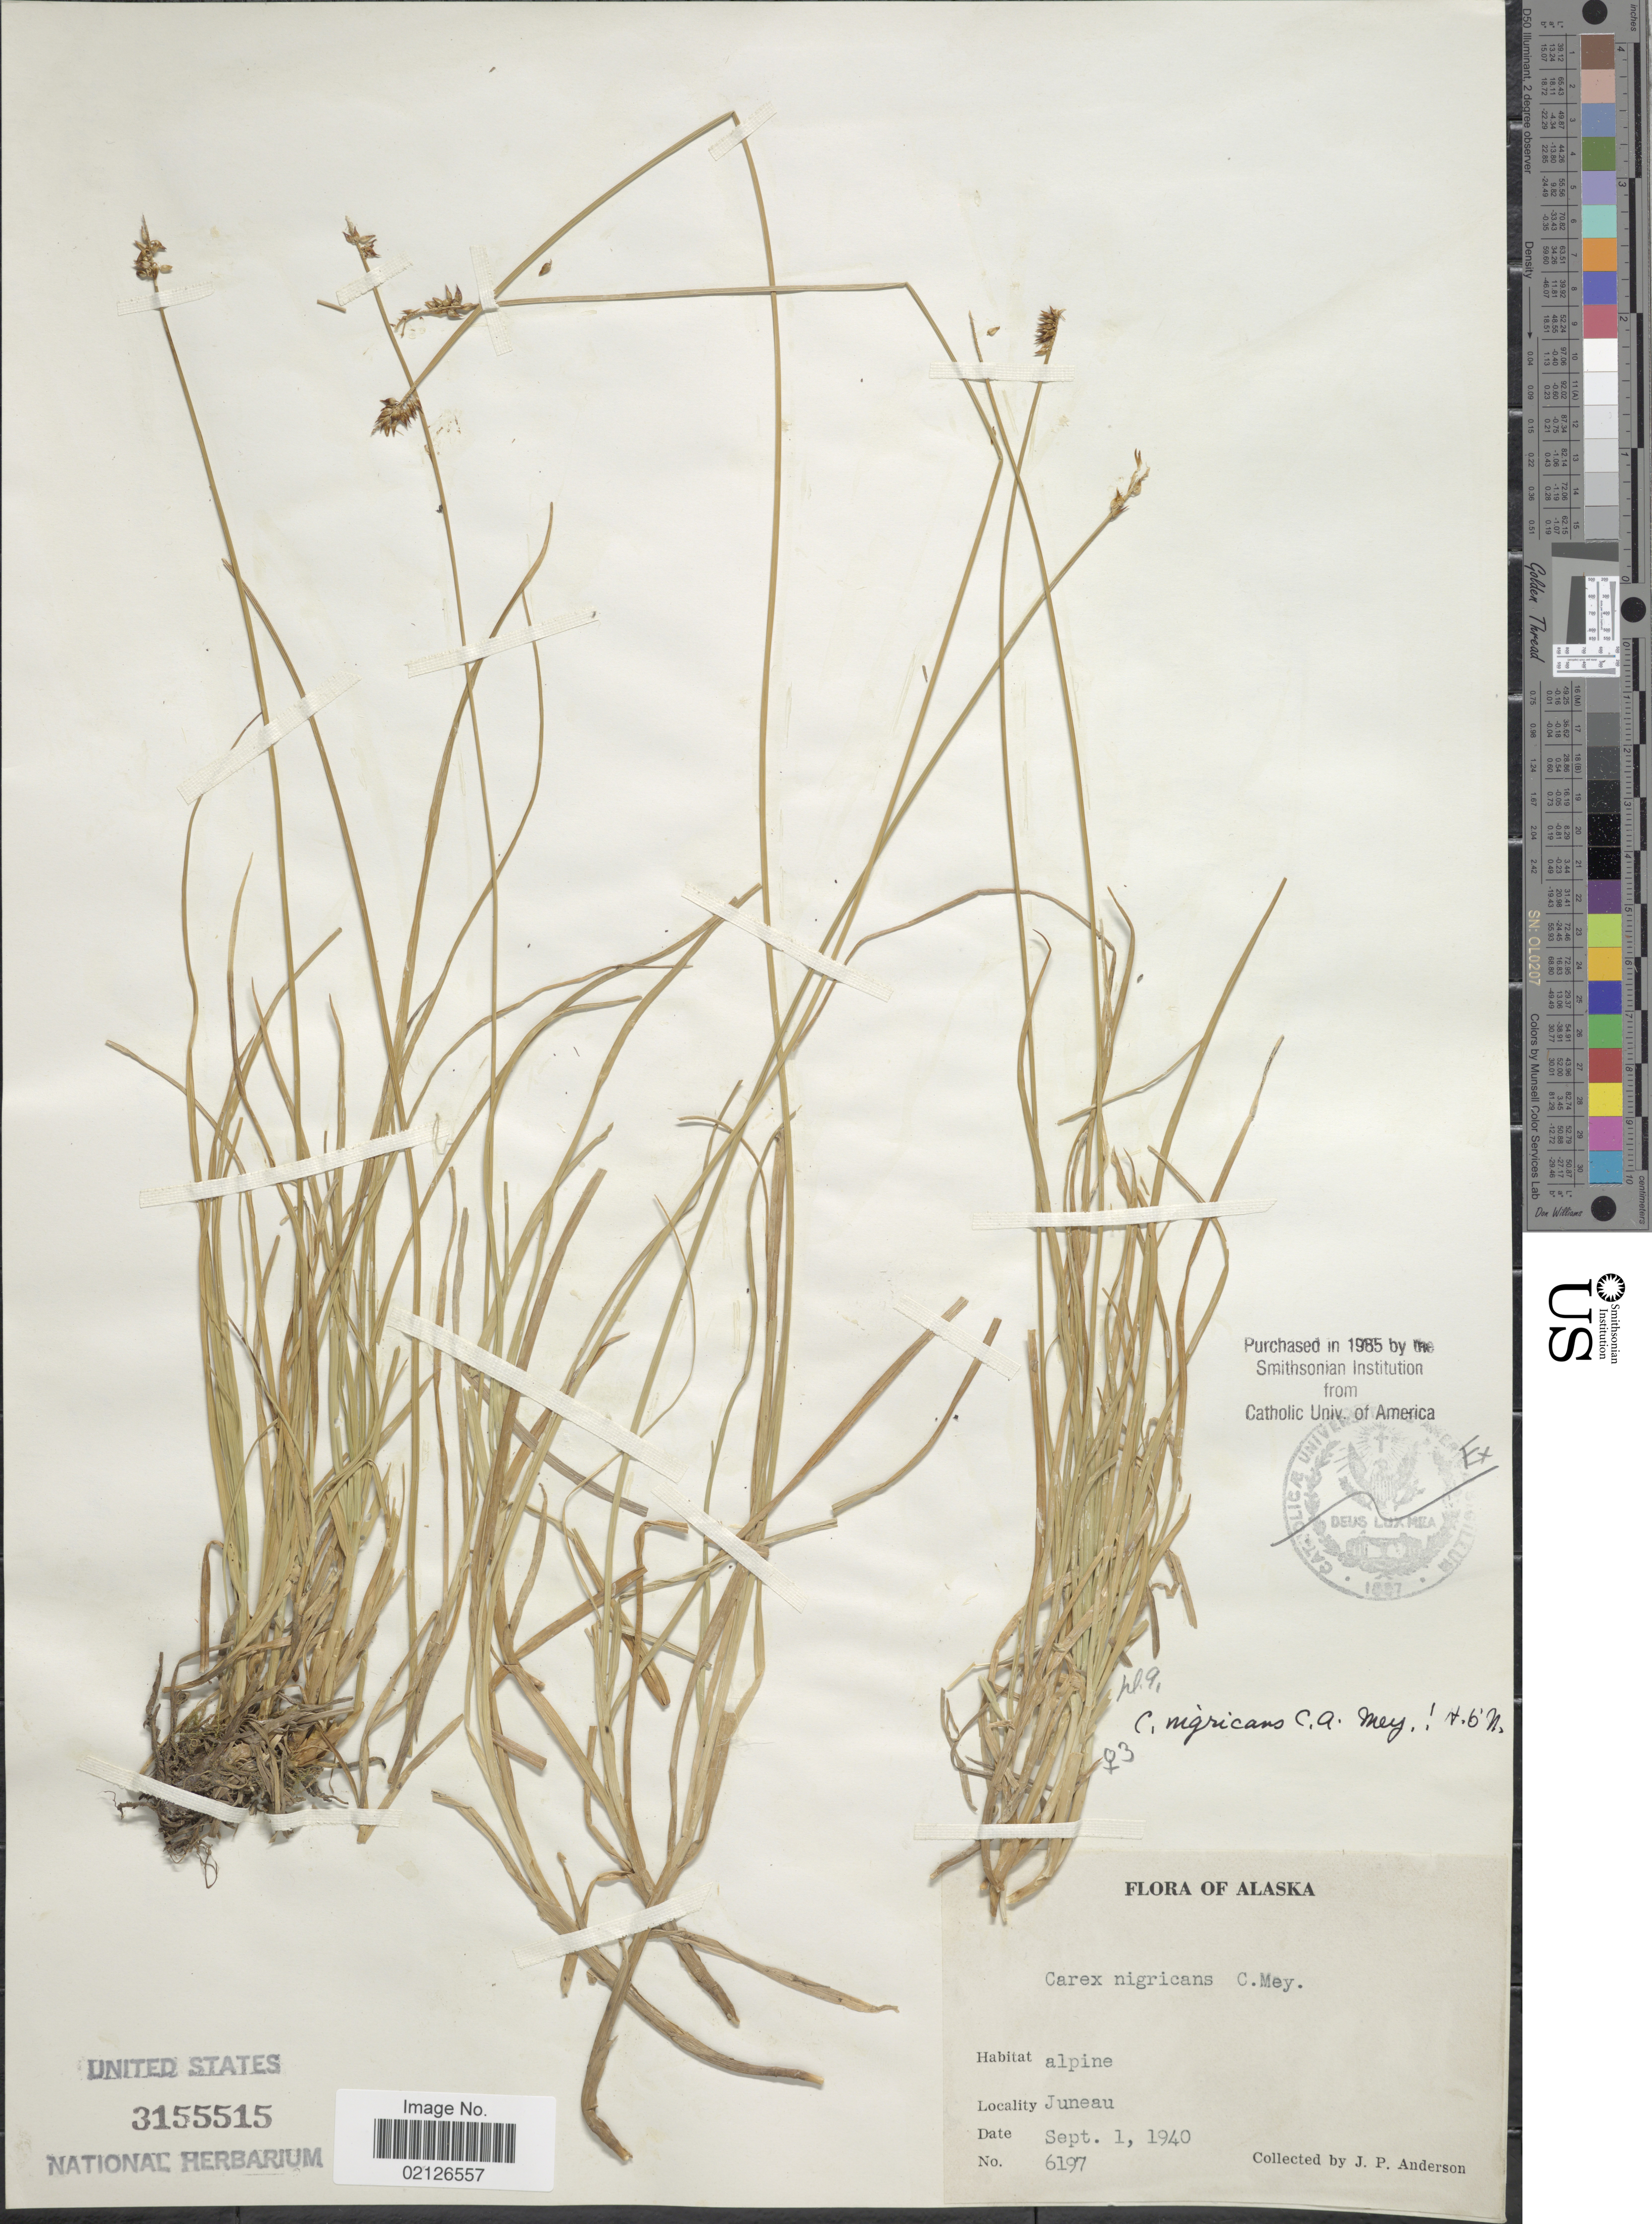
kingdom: Plantae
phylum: Tracheophyta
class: Liliopsida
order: Poales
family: Cyperaceae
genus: Carex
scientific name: Carex nigricans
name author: C.A. Mey.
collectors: J. P. Anderson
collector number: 6197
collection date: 1940-09-01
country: United States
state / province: Alaska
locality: Alpine, Juneau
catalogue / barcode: US 3155515